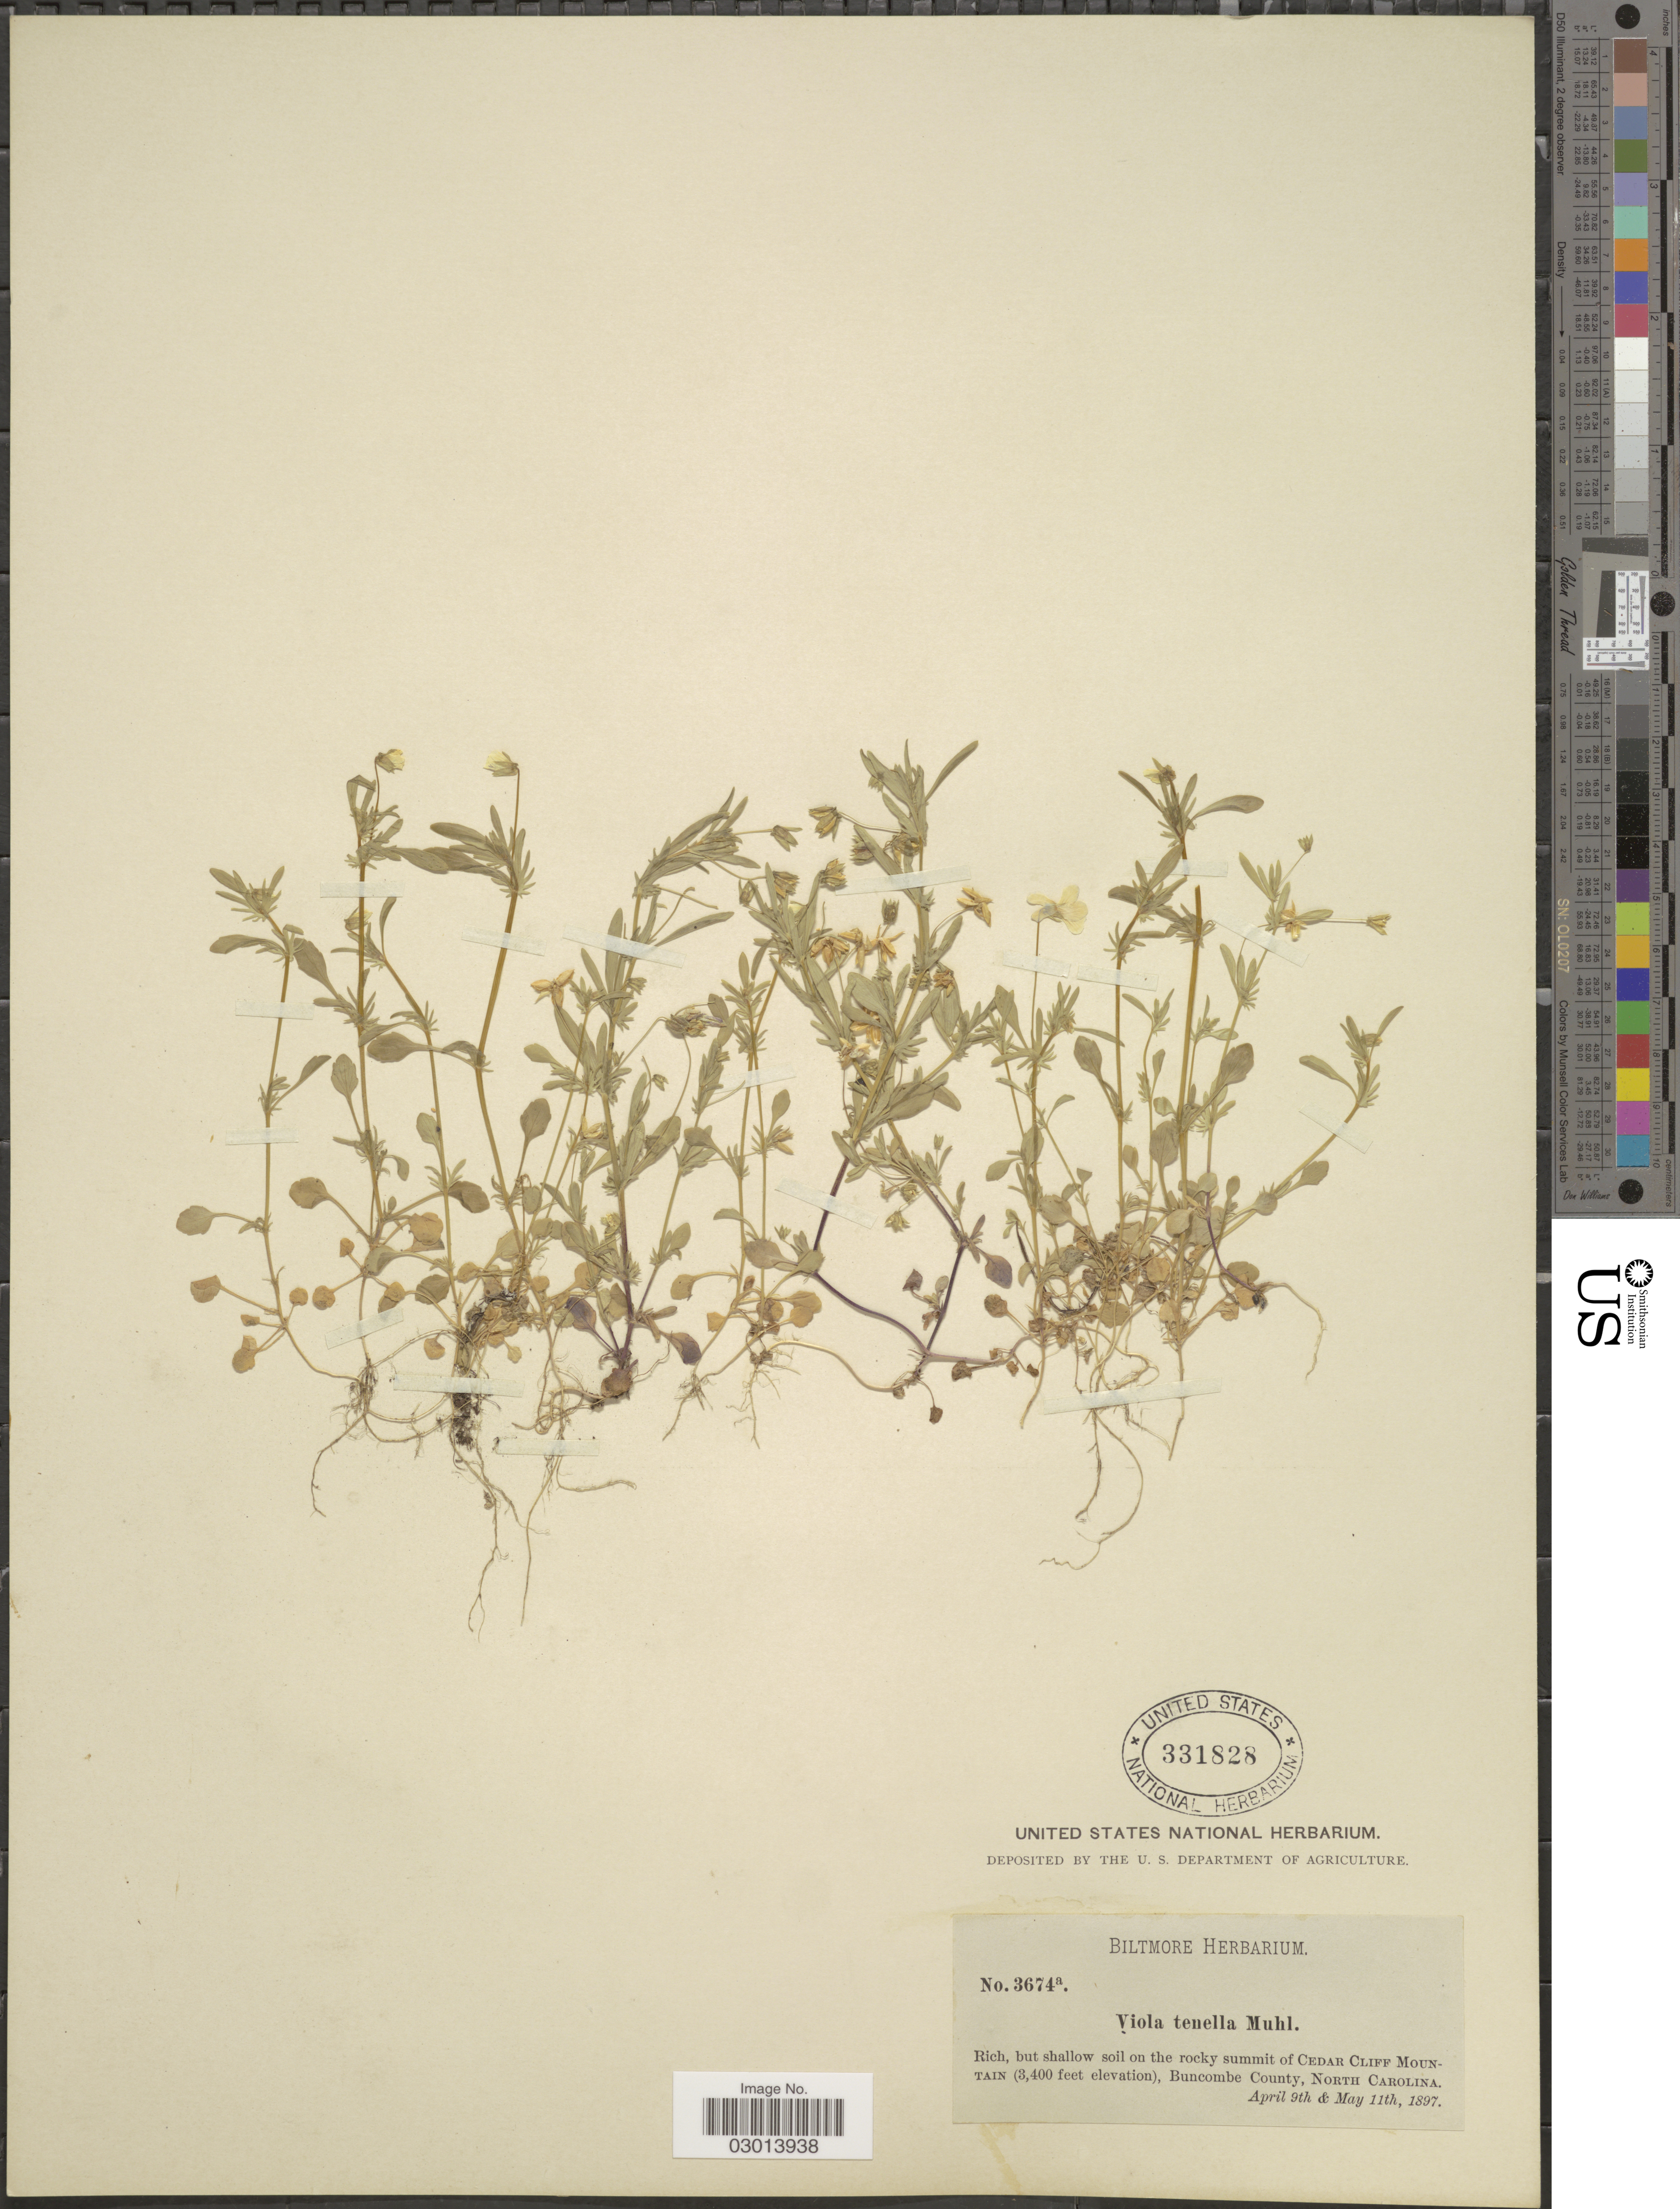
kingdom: Plantae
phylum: Tracheophyta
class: Magnoliopsida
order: Malpighiales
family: Violaceae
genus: Viola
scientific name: Viola rafinesquei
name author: Greene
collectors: ex herb. Biltmore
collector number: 3674a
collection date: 1897-04-09/1897-05-11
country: United States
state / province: North Carolina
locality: Rich, but shallow soil on the rocky summit of Cedar Cliff Mountain, Buncombe County.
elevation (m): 1036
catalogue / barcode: US 331828